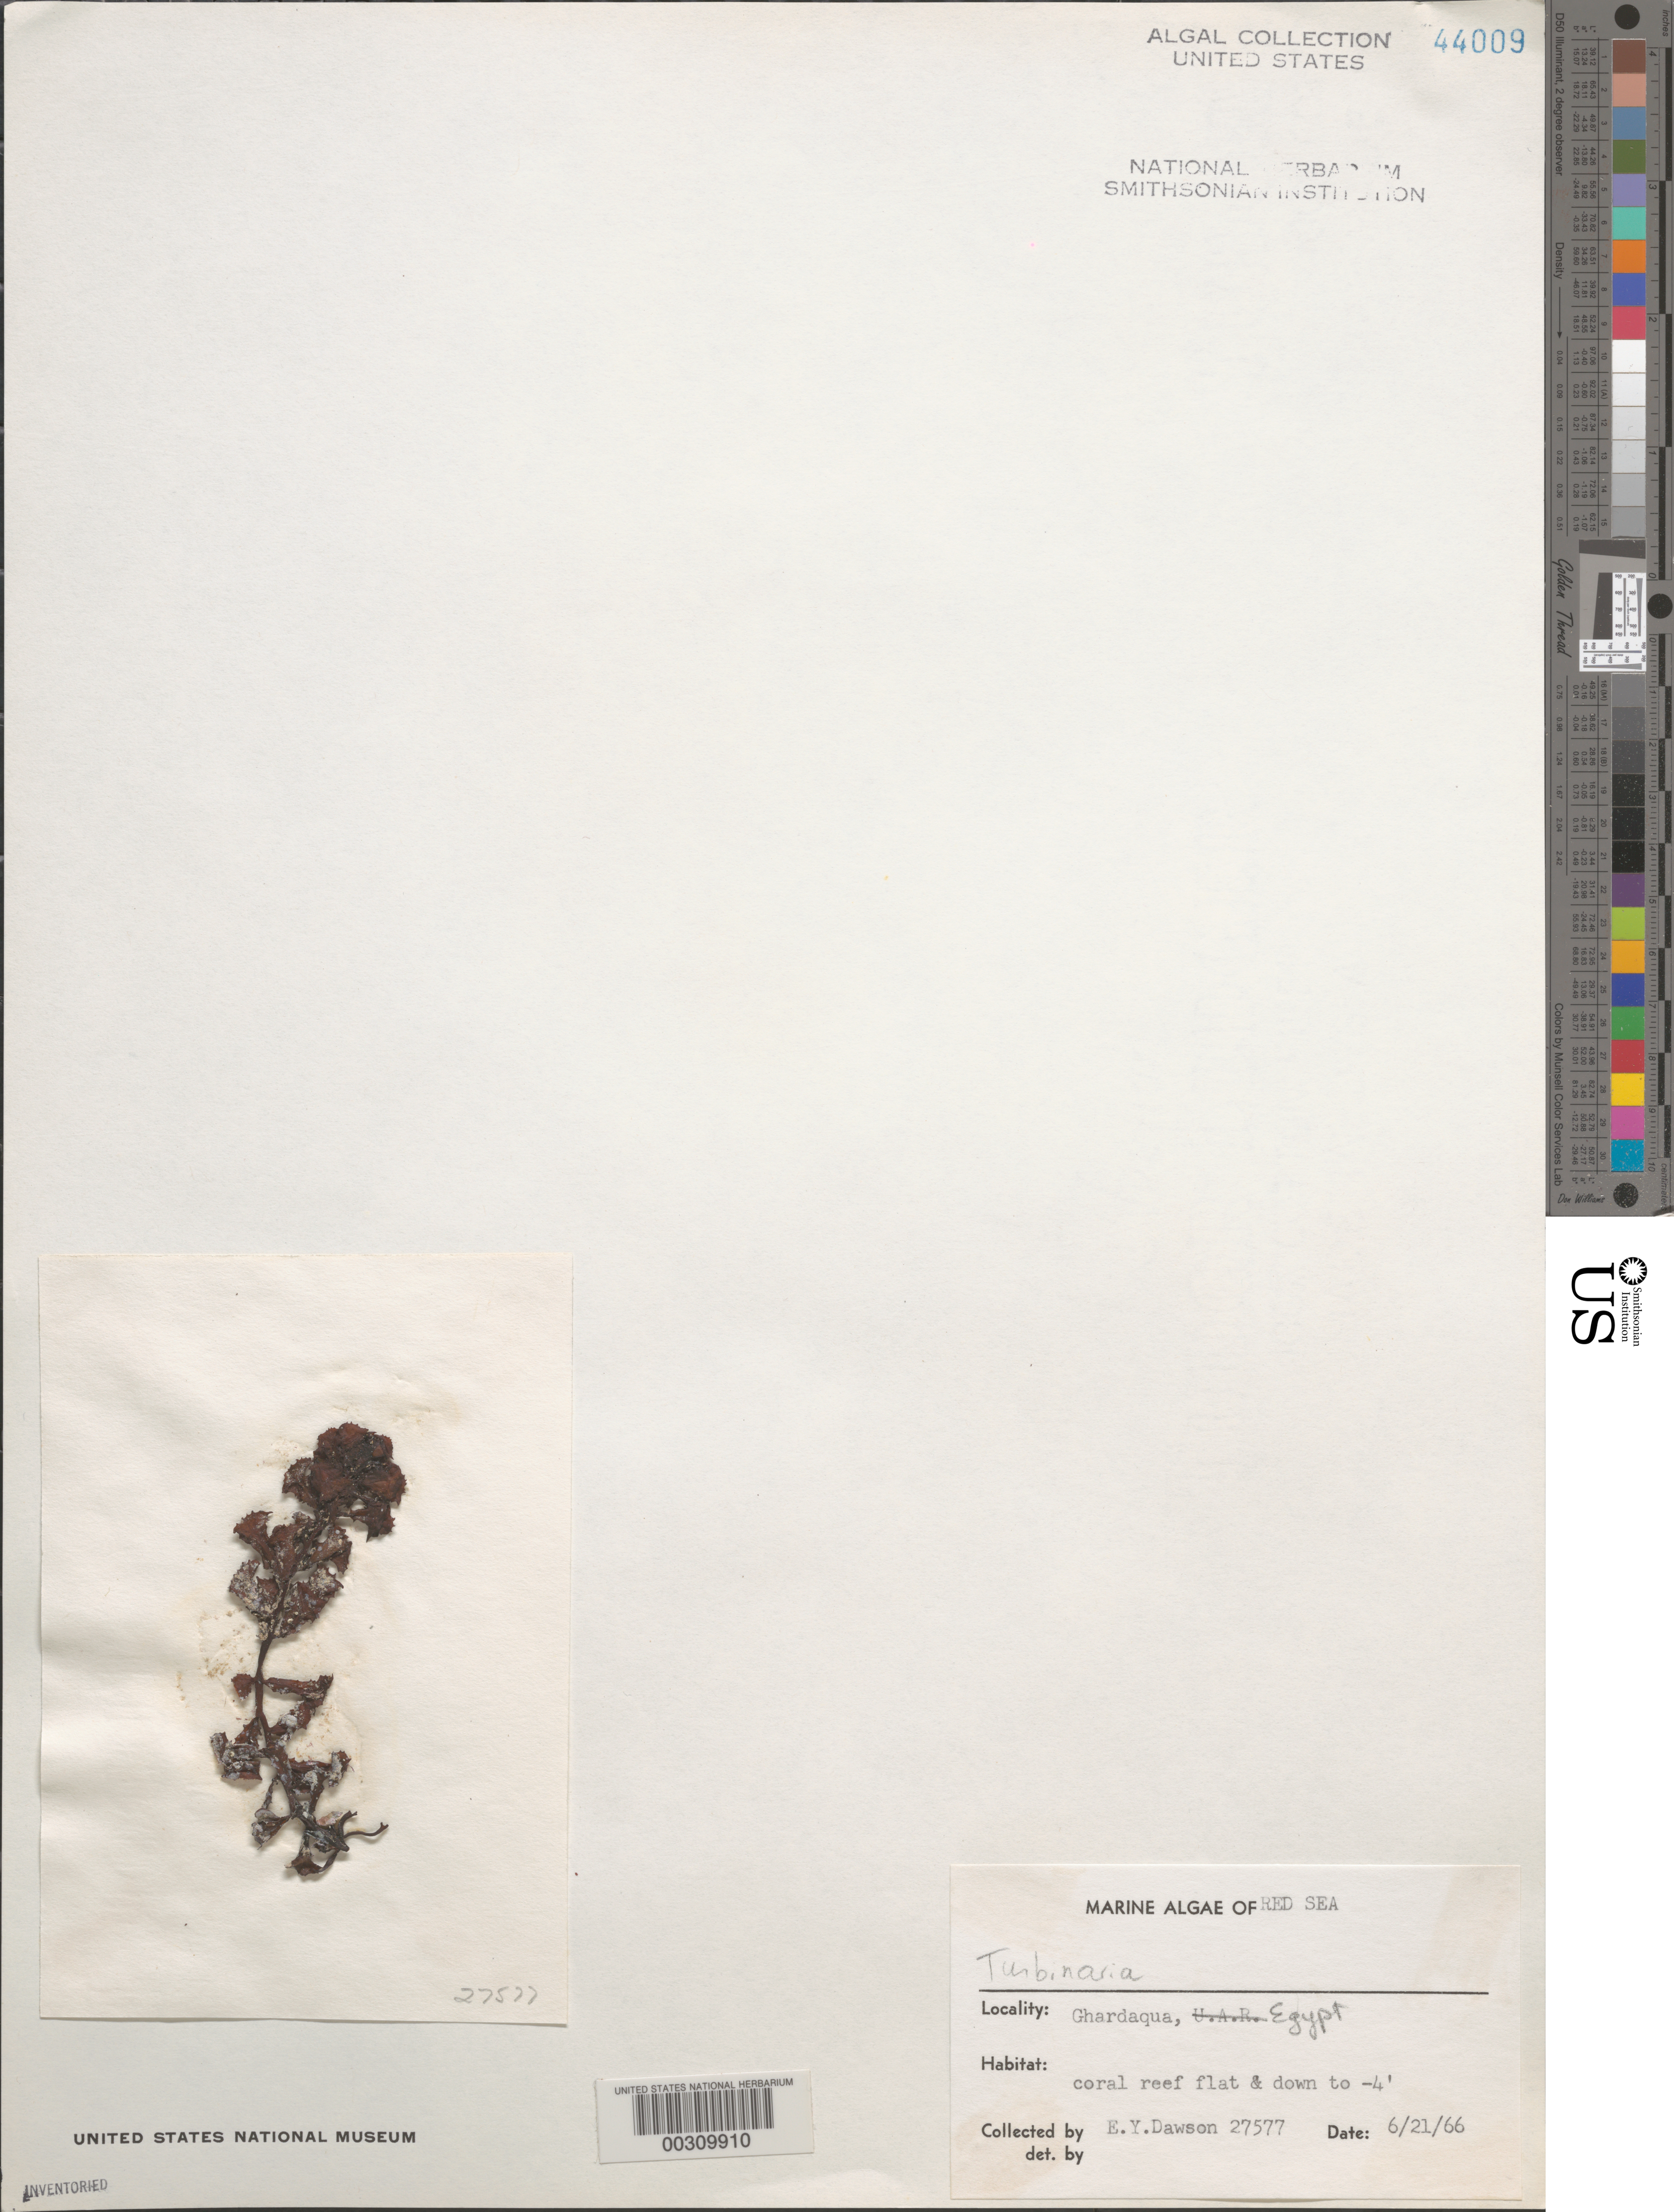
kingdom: Chromista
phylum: Ochrophyta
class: Phaeophyceae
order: Fucales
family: Sargassaceae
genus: Turbinaria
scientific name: Turbinaria sp.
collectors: E. Y. Dawson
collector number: EYD 27577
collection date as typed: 21 Jun 1966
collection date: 1966-06-21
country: Egypt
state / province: Al Bahr al Ahmar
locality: Ghardaqua, Red Sea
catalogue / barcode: US 44009